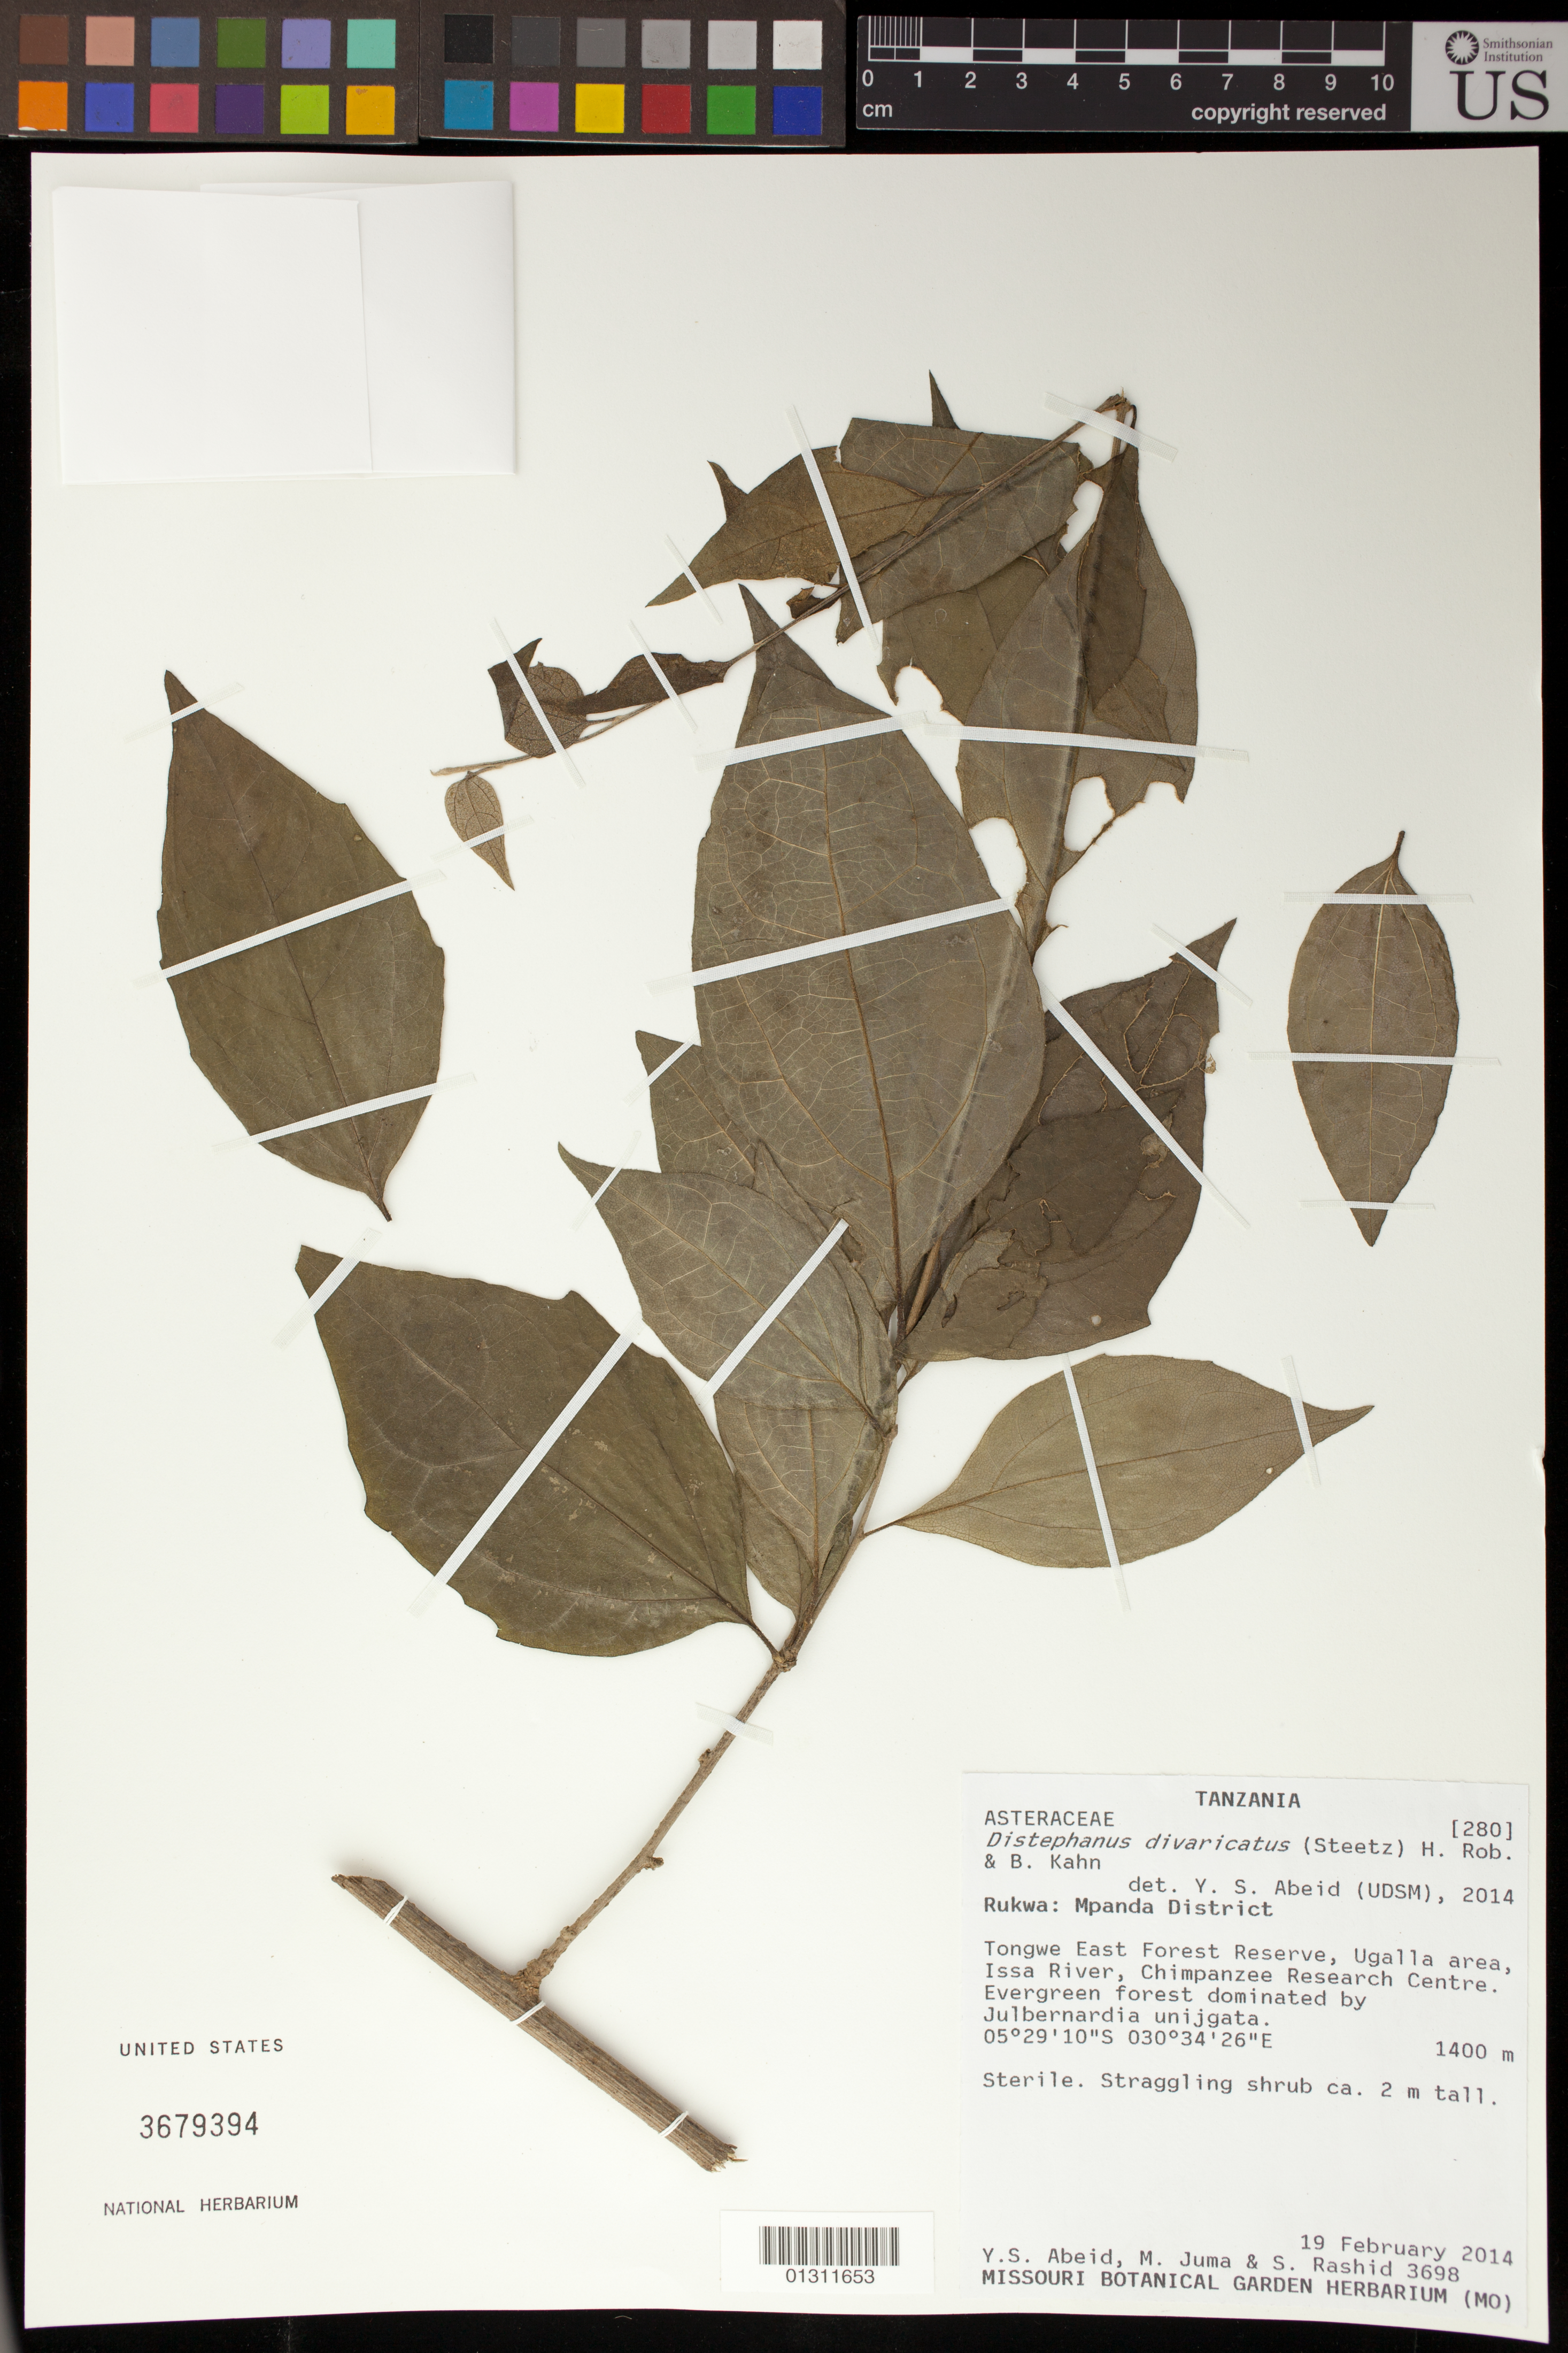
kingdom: Plantae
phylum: Tracheophyta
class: Magnoliopsida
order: Asterales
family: Asteraceae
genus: Distephanus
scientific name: Distephanus divaricatus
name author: (Steetz) H. Rob. & B. Kahn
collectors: Y. Abeid, M. Juma & S. Rashid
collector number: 3698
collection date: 2014-02-19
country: Tanzania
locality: Tongawe East Forest Reserve, Ugalla area, Issa River, Chimpanzee Research Centre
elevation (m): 1400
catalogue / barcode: US 3679394